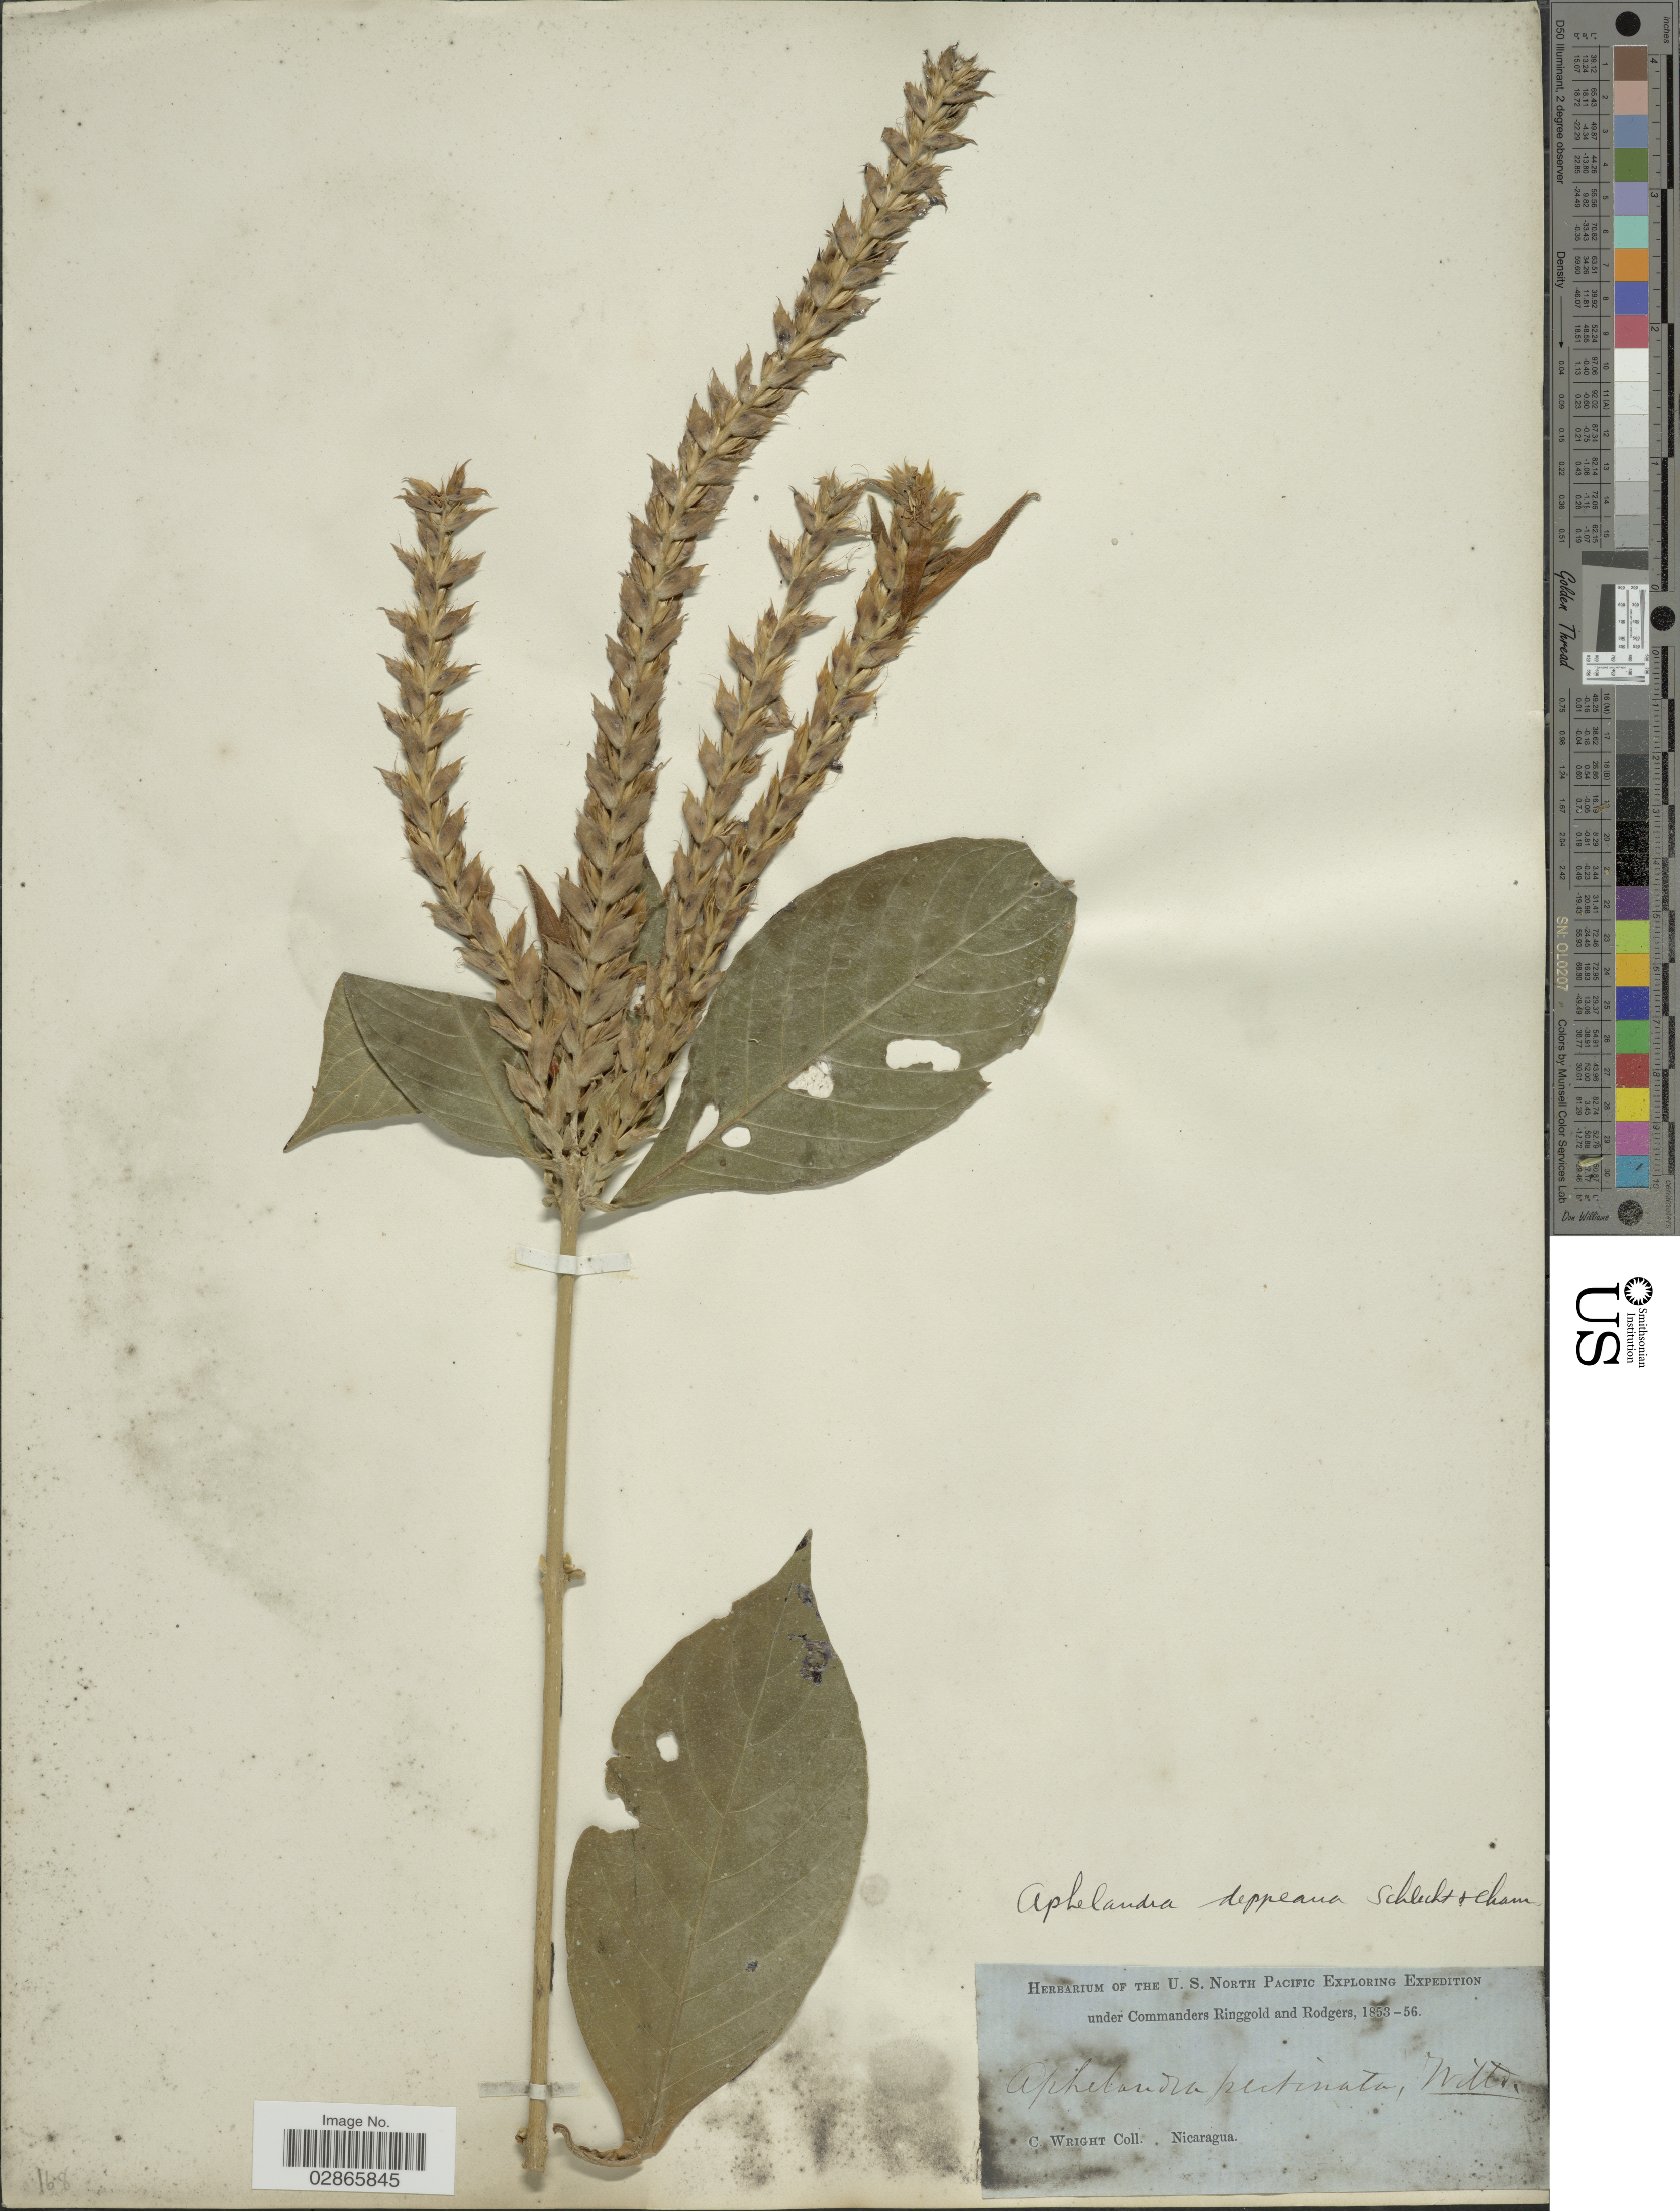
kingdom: Plantae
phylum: Tracheophyta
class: Magnoliopsida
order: Lamiales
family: Acanthaceae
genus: Aphelandra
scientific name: Aphelandra deppeana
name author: Schltdl. & Cham.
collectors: C. Wright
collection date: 1853/1856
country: Nicaragua